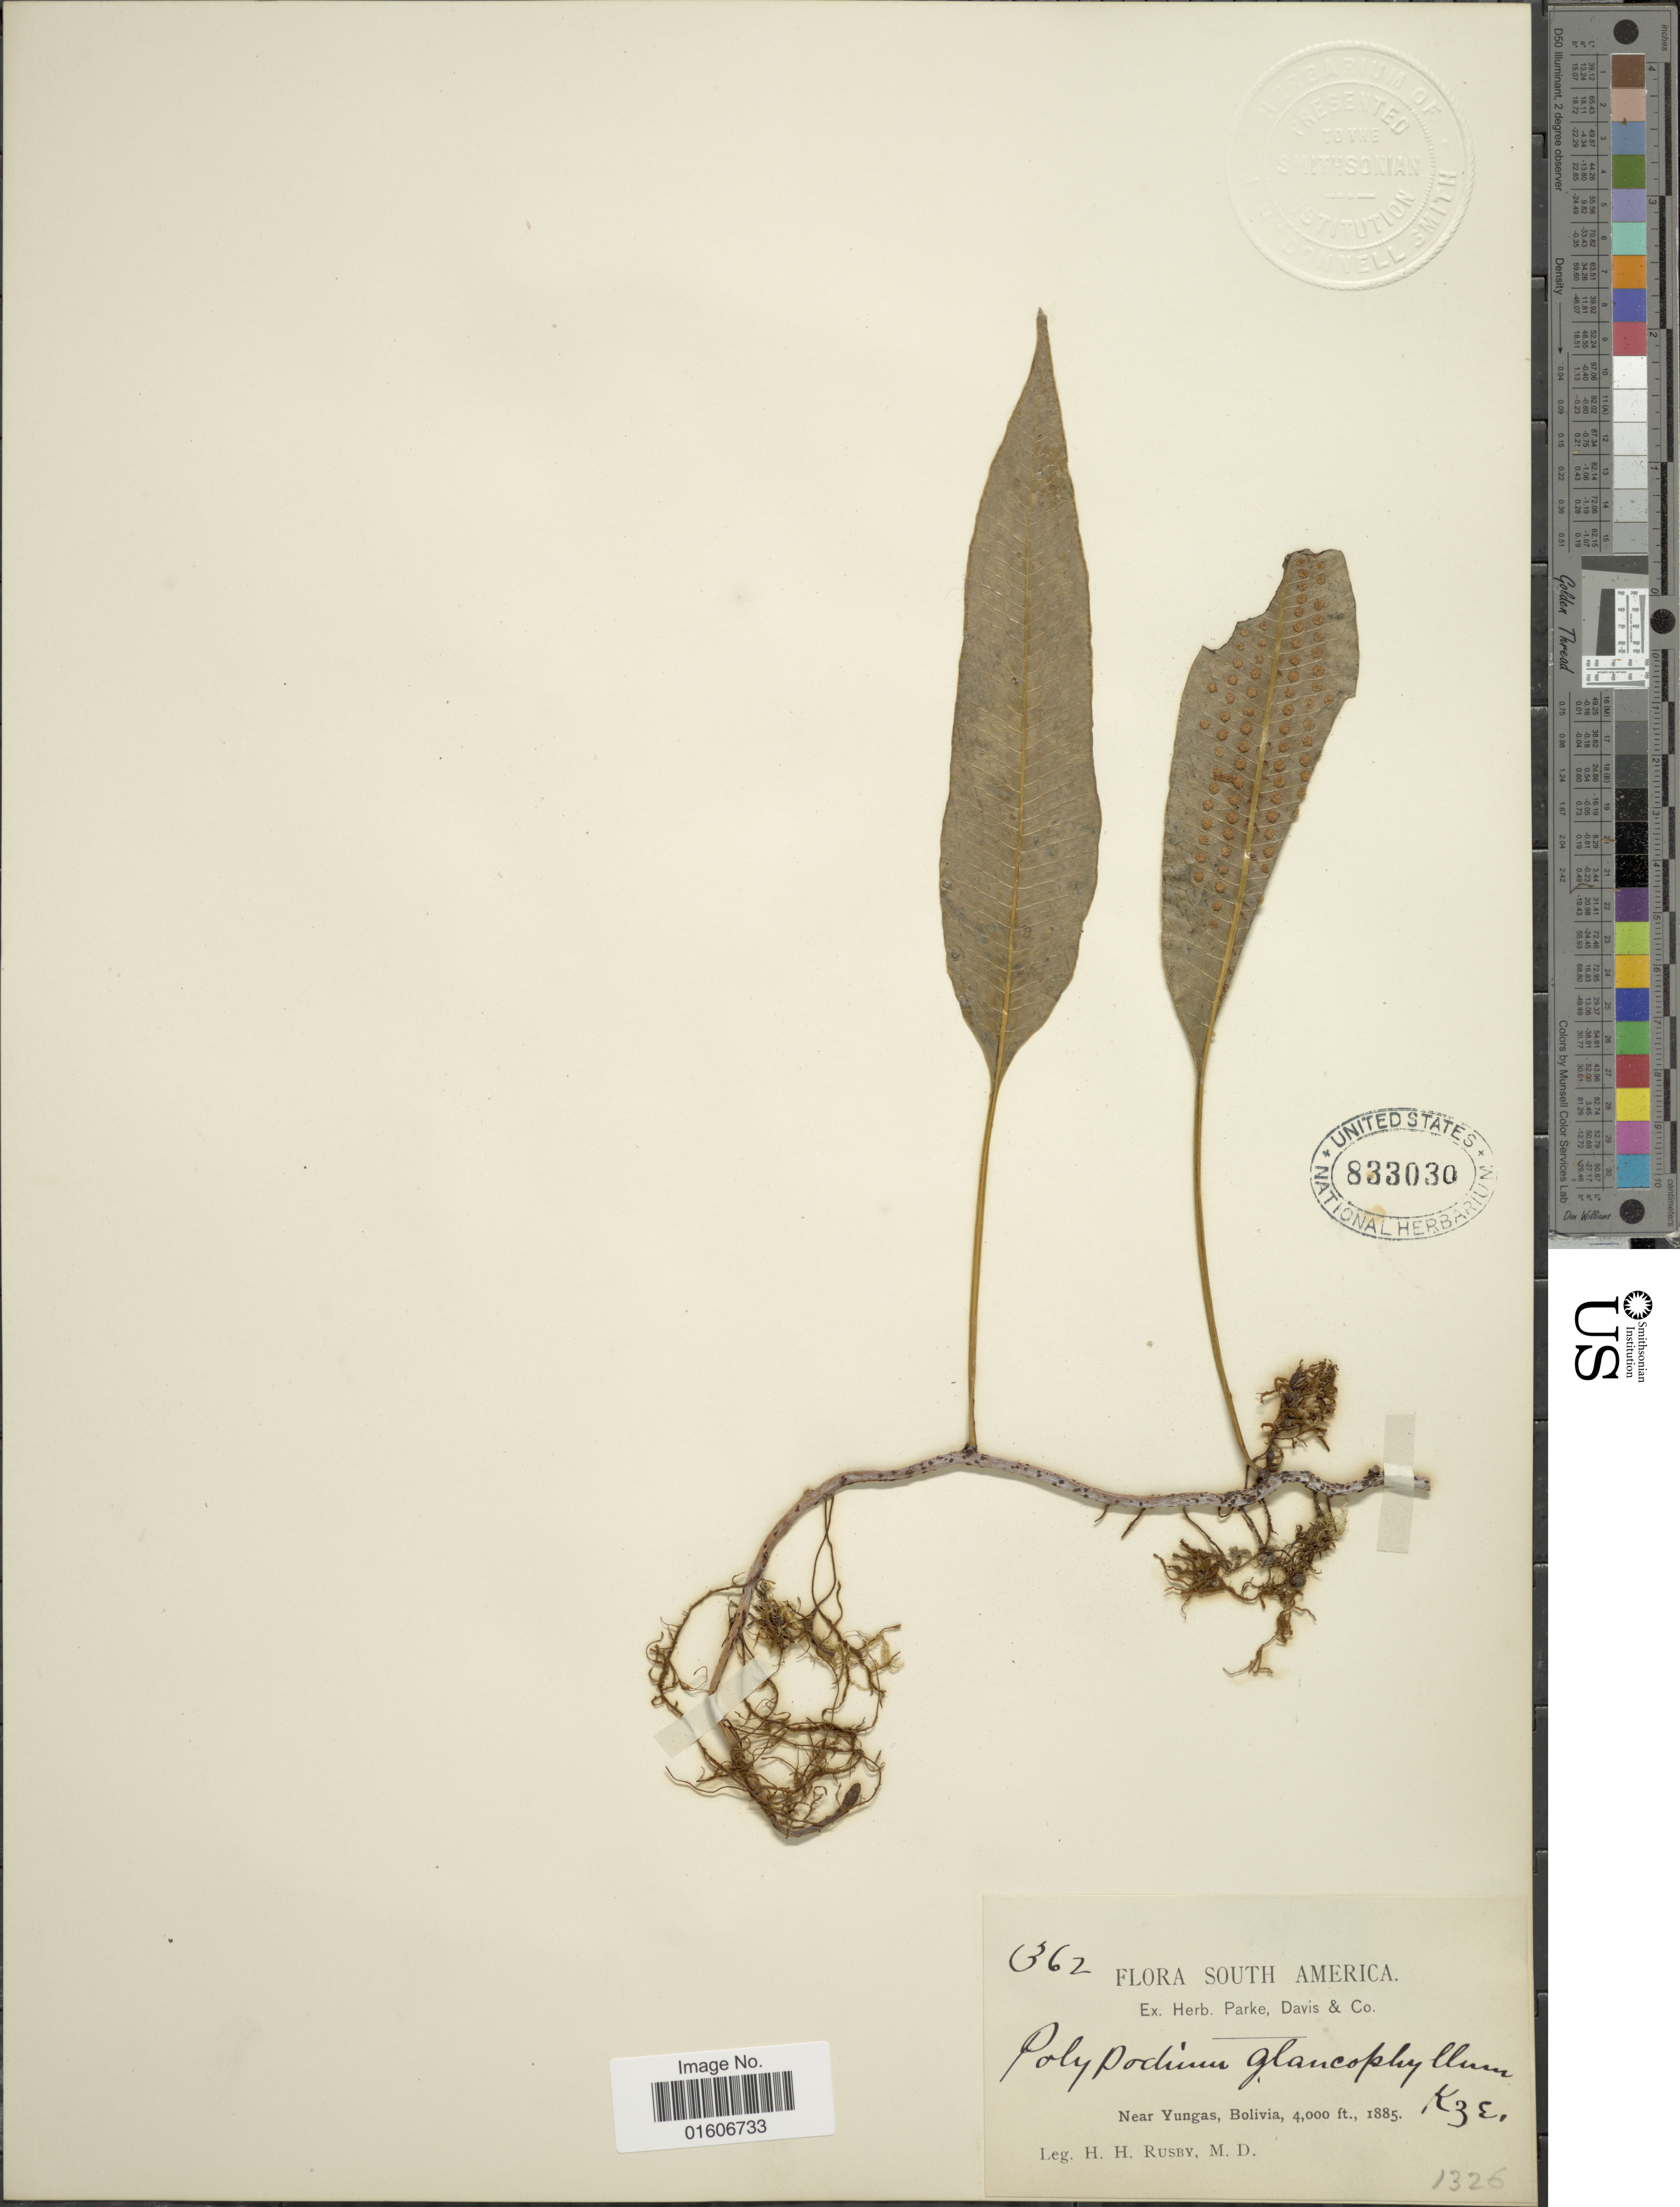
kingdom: Plantae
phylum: Tracheophyta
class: Polypodiopsida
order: Polypodiales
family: Polypodiaceae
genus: Serpocaulon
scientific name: Serpocaulon levigatum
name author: (Cav.) A.R. Sm.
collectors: H. H. Rusby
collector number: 362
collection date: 1885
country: Bolivia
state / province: La Paz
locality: Near Yungas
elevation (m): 1219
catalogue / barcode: US 833030